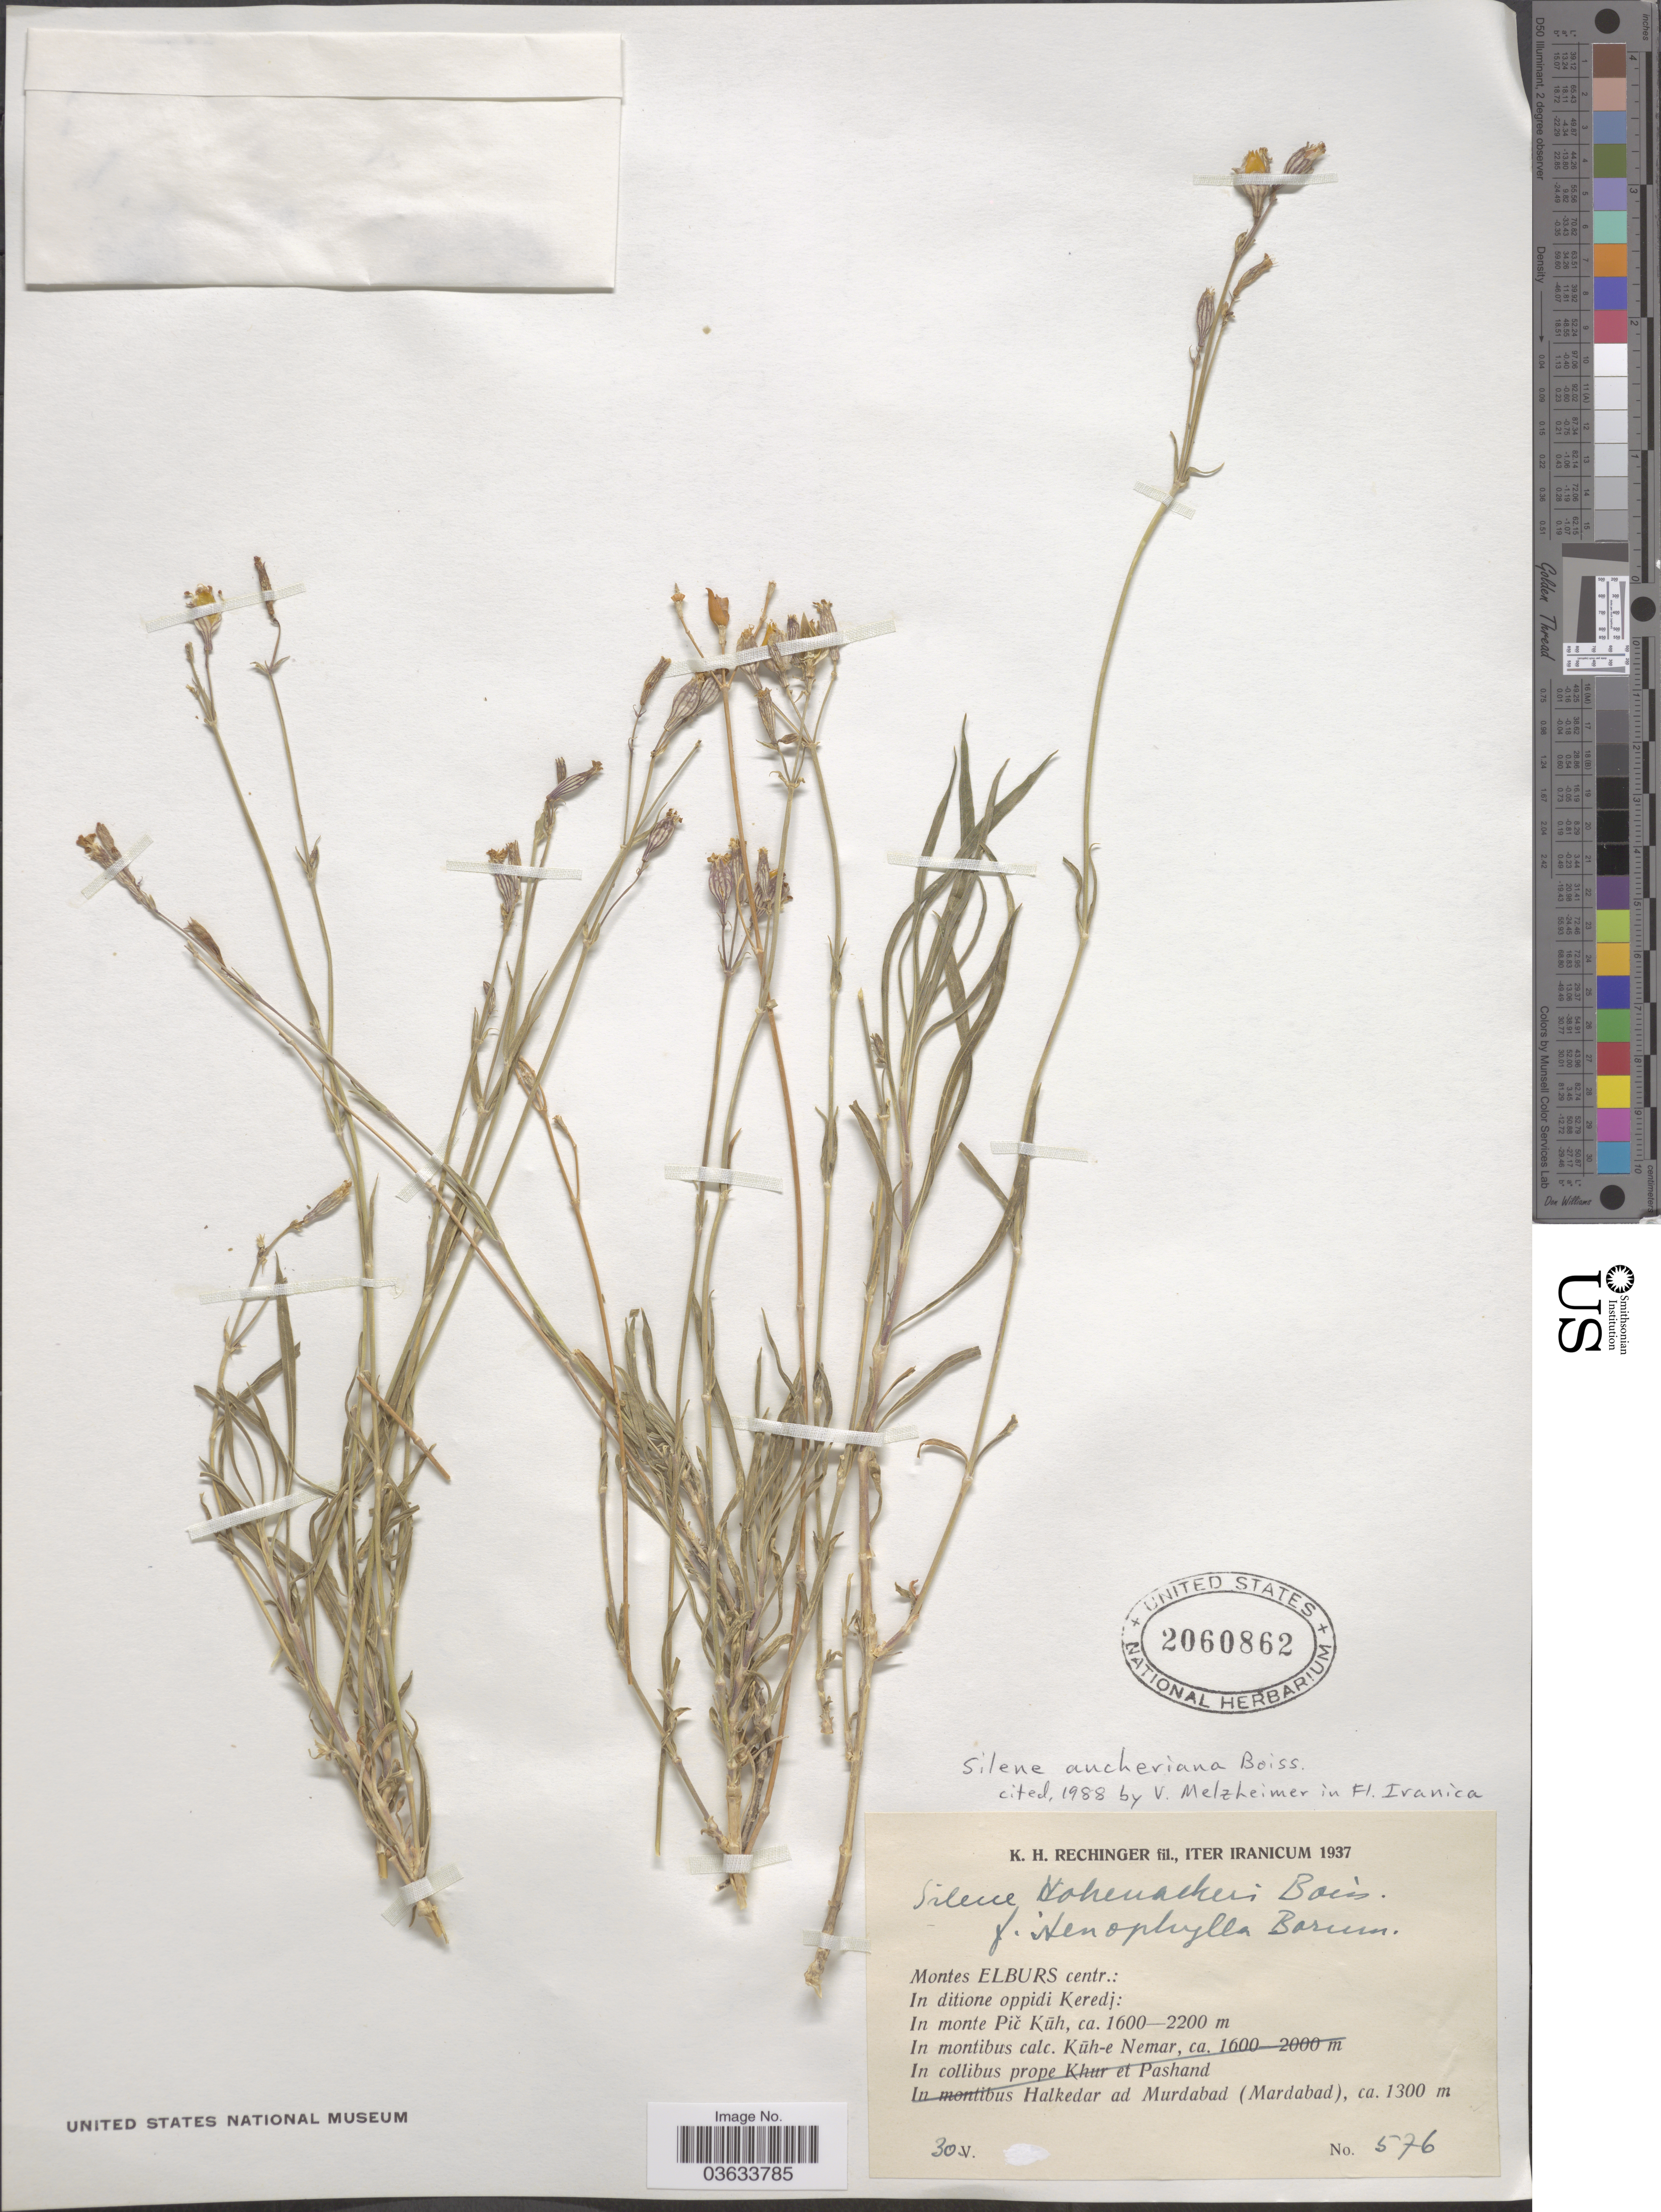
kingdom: Plantae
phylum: Tracheophyta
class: Magnoliopsida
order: Caryophyllales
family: Caryophyllaceae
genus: Silene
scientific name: Silene aucheriana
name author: Boiss.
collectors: K. H. Rechinger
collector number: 576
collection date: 1937-05-30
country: Iran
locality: Montes Elburs centr.: In ditione oppidi Keredj. In monte Pič Kūh.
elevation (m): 1600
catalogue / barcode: US 2060862